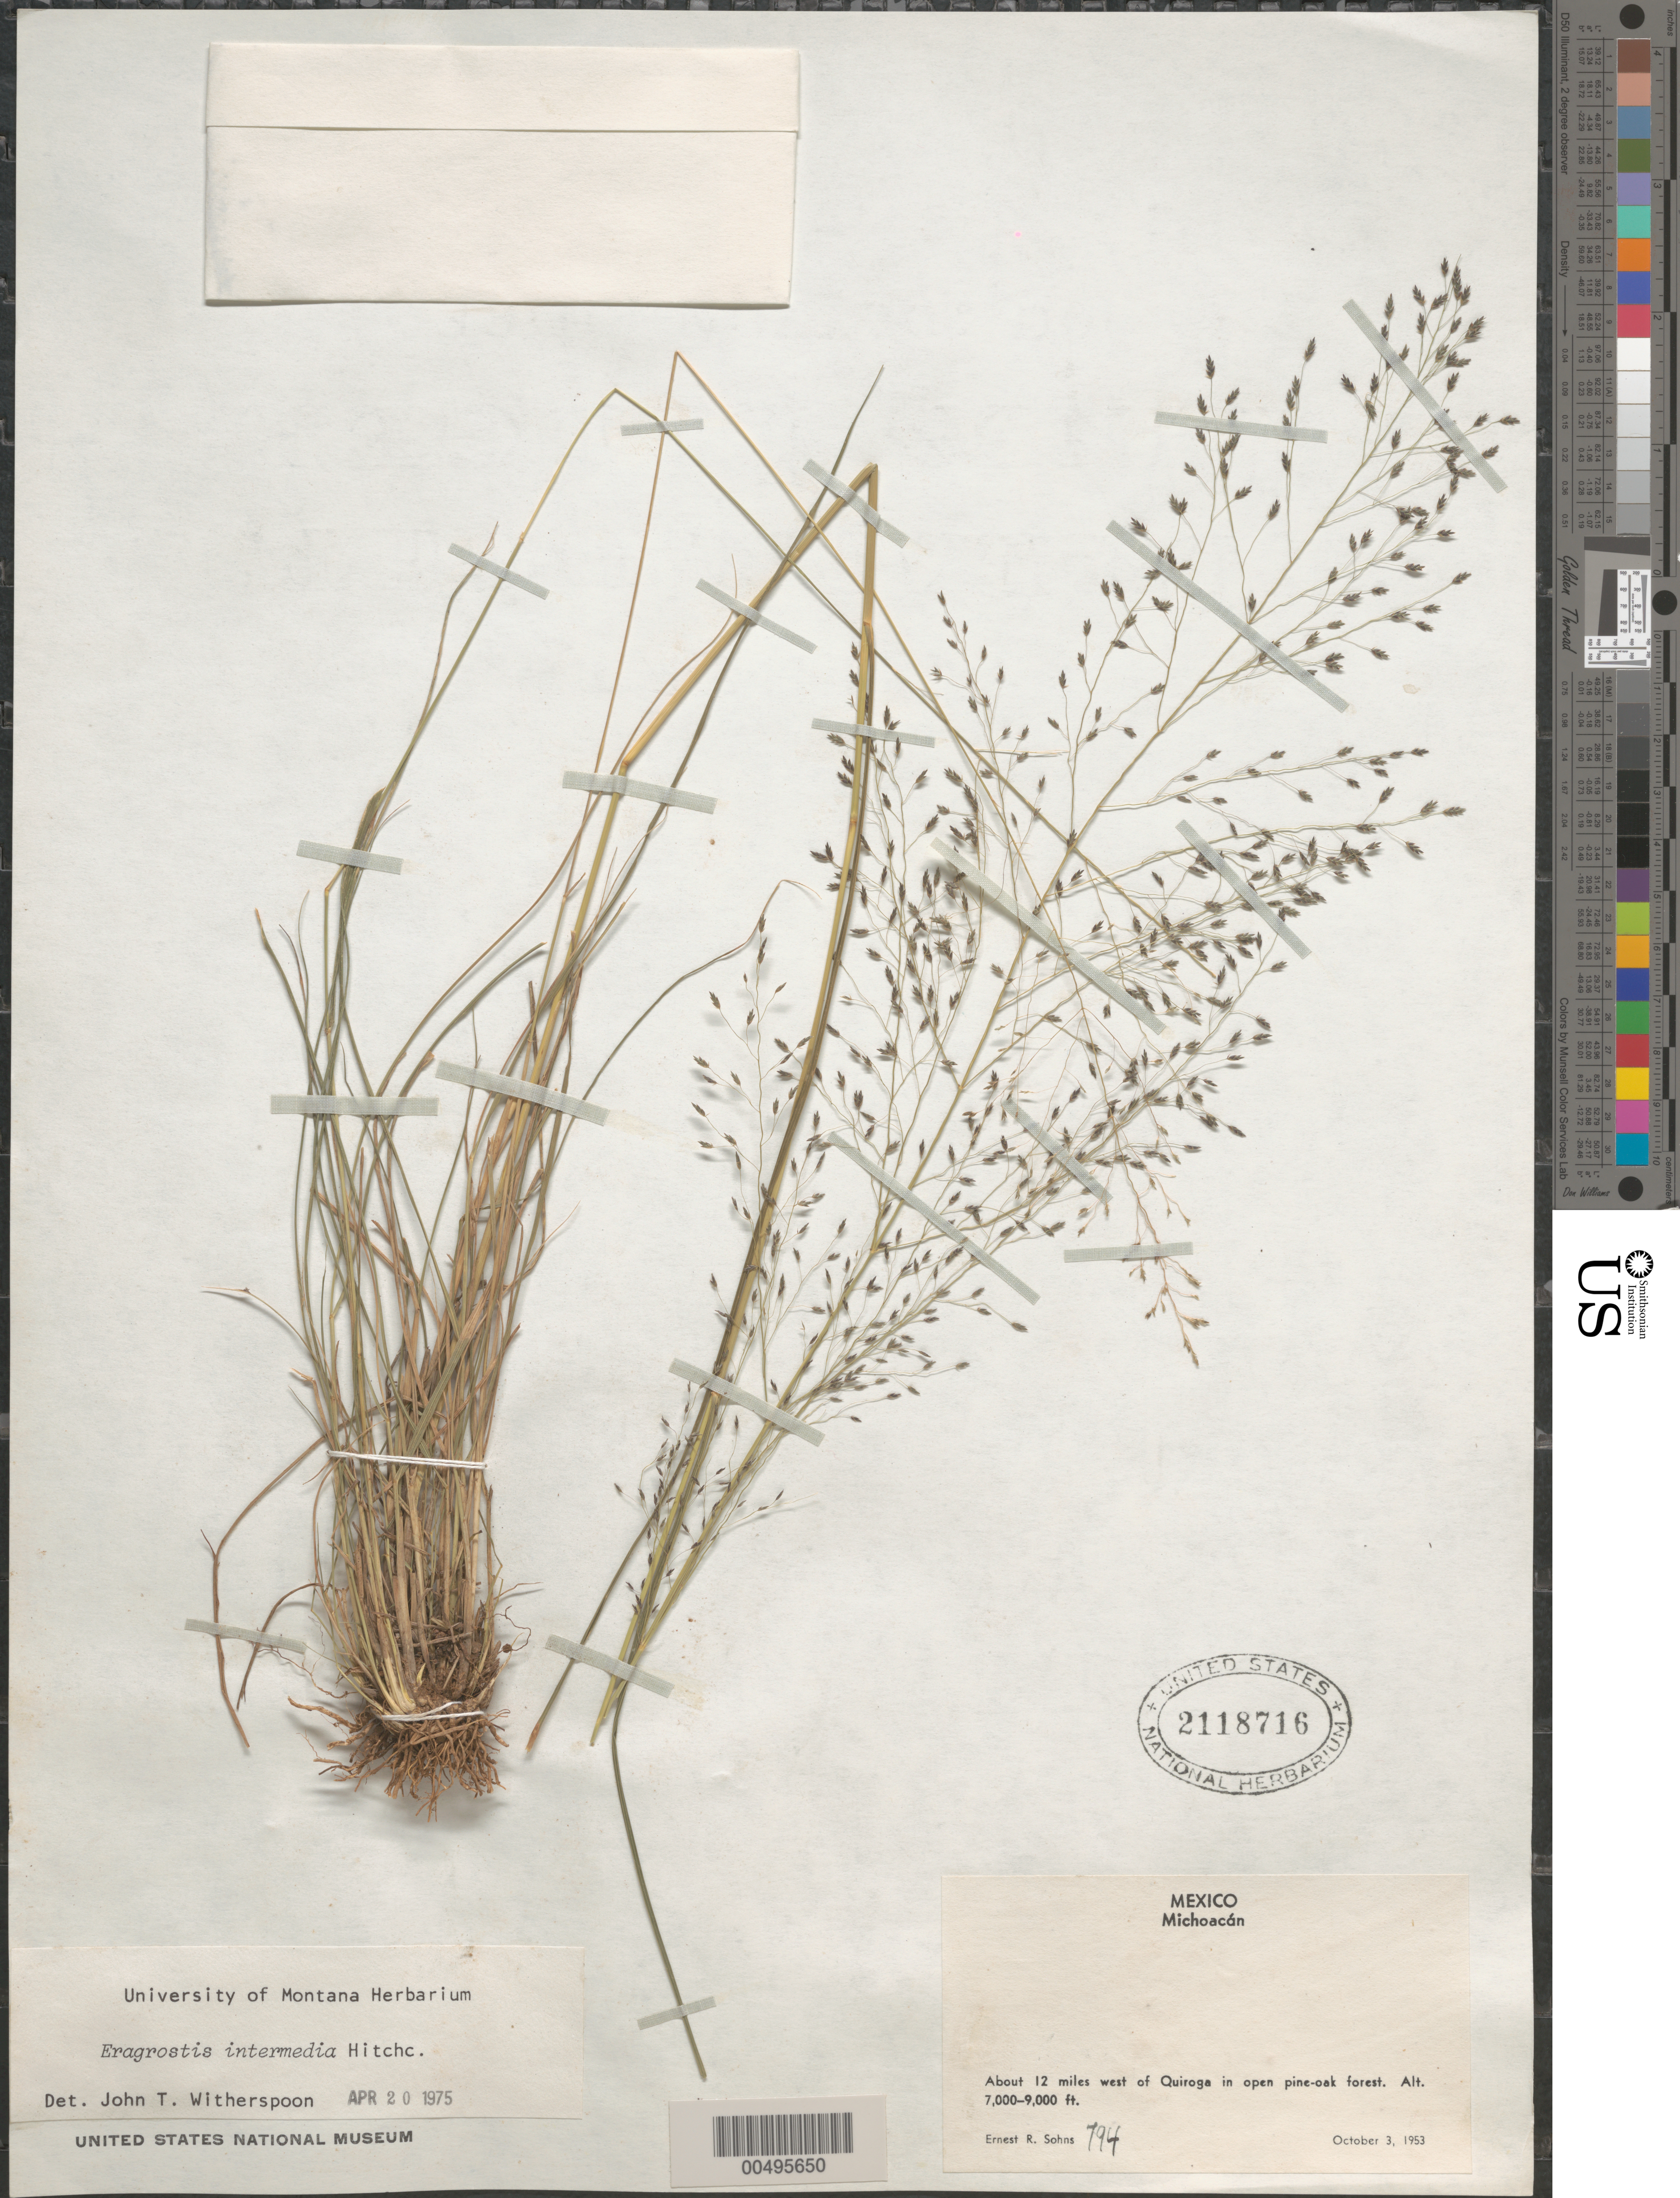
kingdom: Plantae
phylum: Tracheophyta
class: Liliopsida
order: Poales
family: Poaceae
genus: Eragrostis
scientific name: Eragrostis intermedia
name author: Hitchc.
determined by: Witherspoon, John T.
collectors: E. R. Sohns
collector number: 794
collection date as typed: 3 Oct 1953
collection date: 1953-10-03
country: Mexico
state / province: Michoacán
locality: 12 mi W of Quiroga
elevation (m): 2134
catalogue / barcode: US 2118716